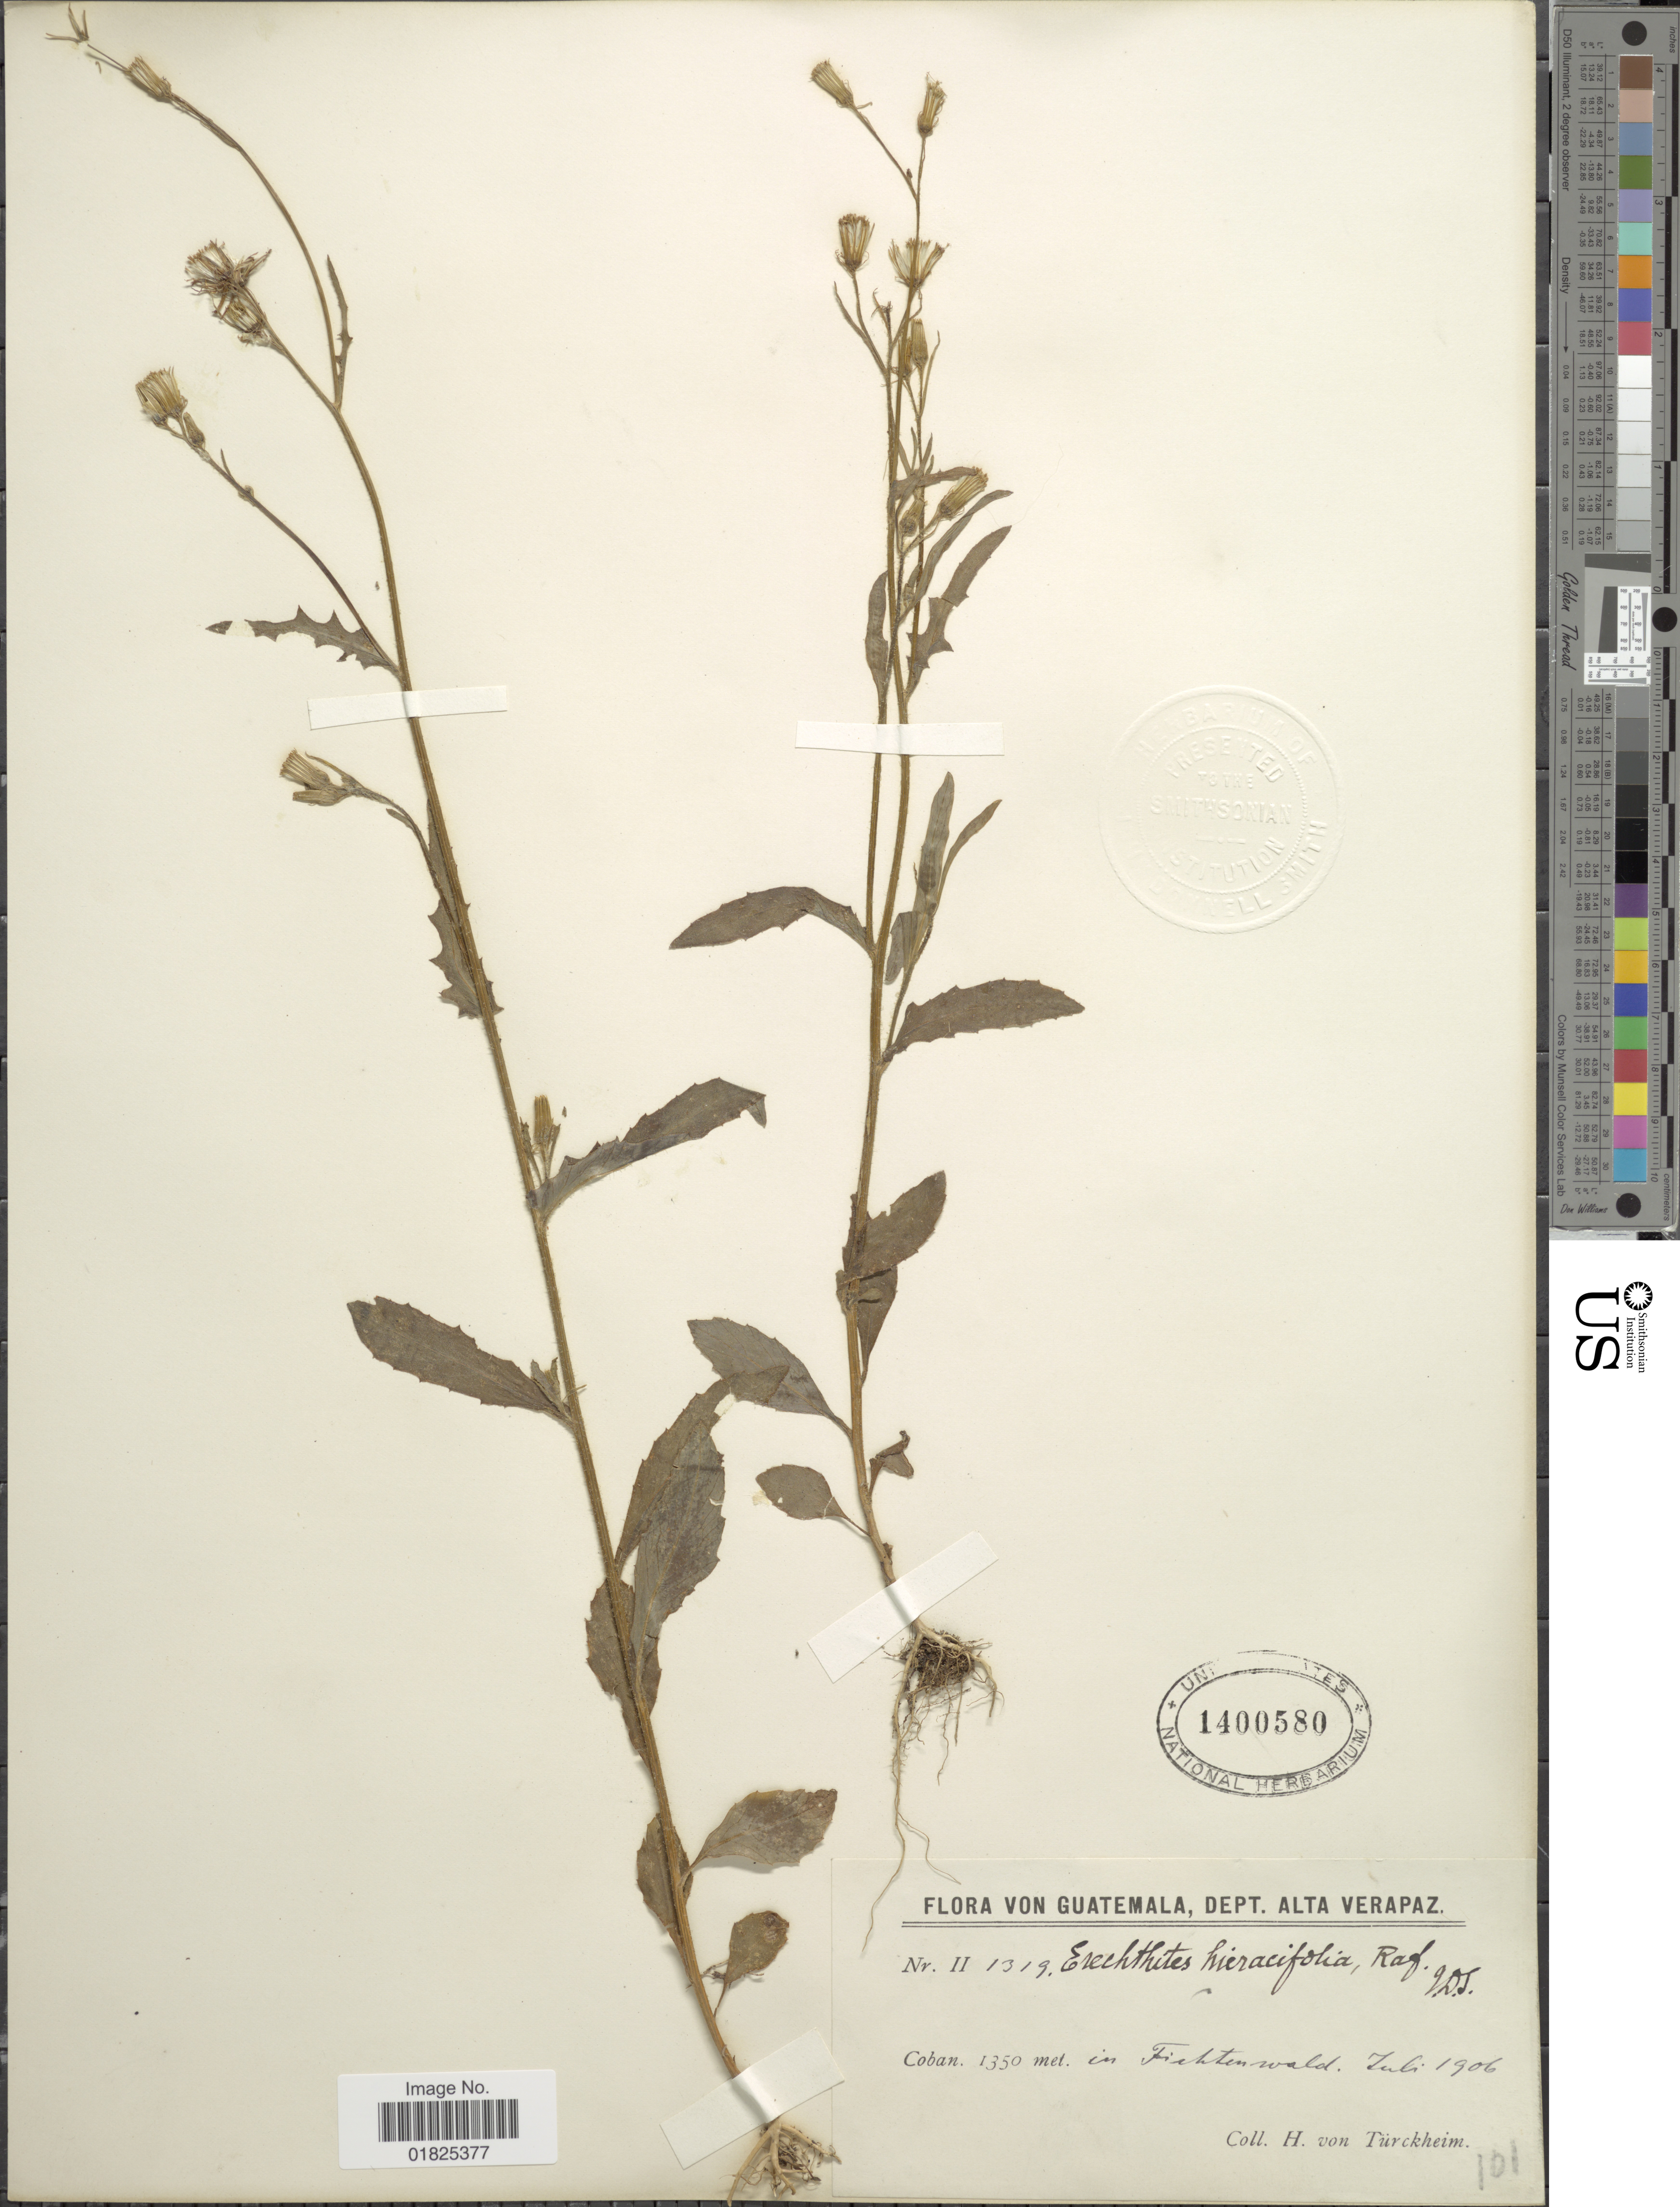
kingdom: Plantae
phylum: Tracheophyta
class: Magnoliopsida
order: Asterales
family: Asteraceae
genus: Erechtites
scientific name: Erechtites hieraciifolius var. cacaliodes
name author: (Fisch. ex Spreng.) Less. ex Griseb.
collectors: H. von Türckheim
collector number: II 1319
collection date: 1906-07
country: Guatemala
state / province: Alta Verapaz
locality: Cobán, in fichtenwald [in spruce forest]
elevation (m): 1350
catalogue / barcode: US 1400580